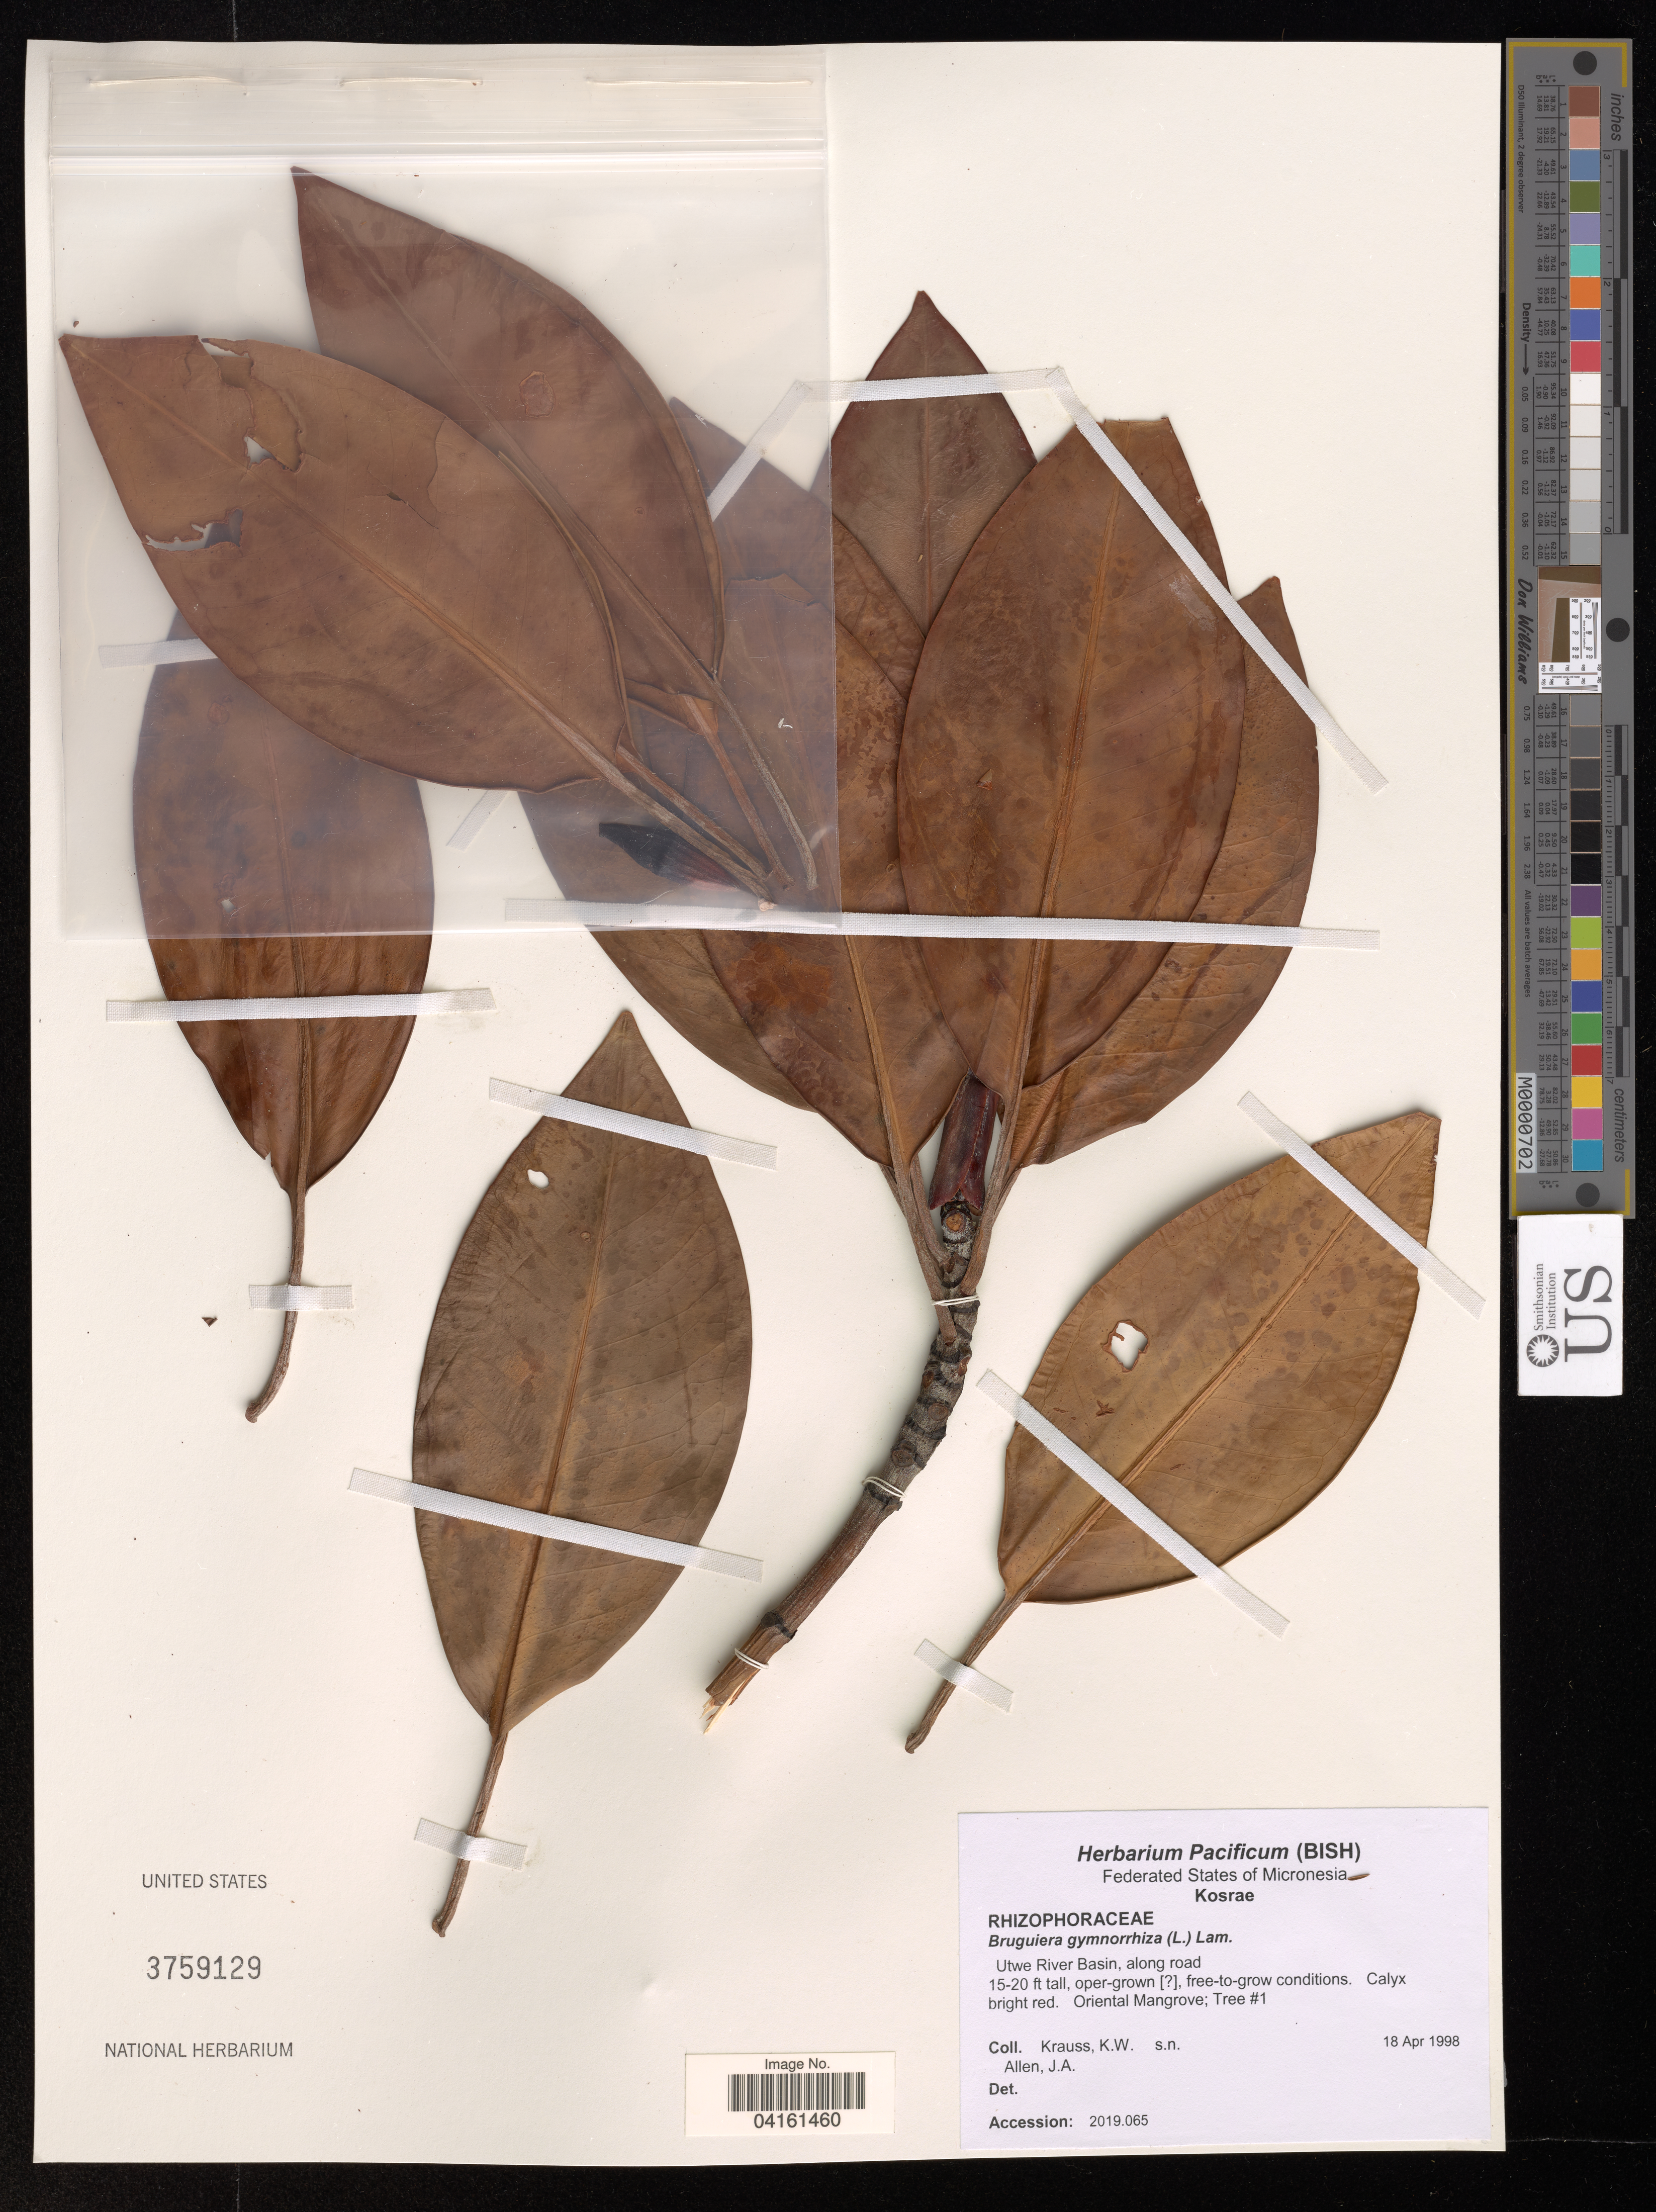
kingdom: Plantae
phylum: Tracheophyta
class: Magnoliopsida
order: Malpighiales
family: Rhizophoraceae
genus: Bruguiera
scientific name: Bruguiera gymnorhiza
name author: (L.) Savigny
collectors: K. Krauss & J. A. Allen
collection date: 1998-04-18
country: Micronesia, Federated States of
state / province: Kosrae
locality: Utwe River Basin, along road.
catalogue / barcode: US 3759129